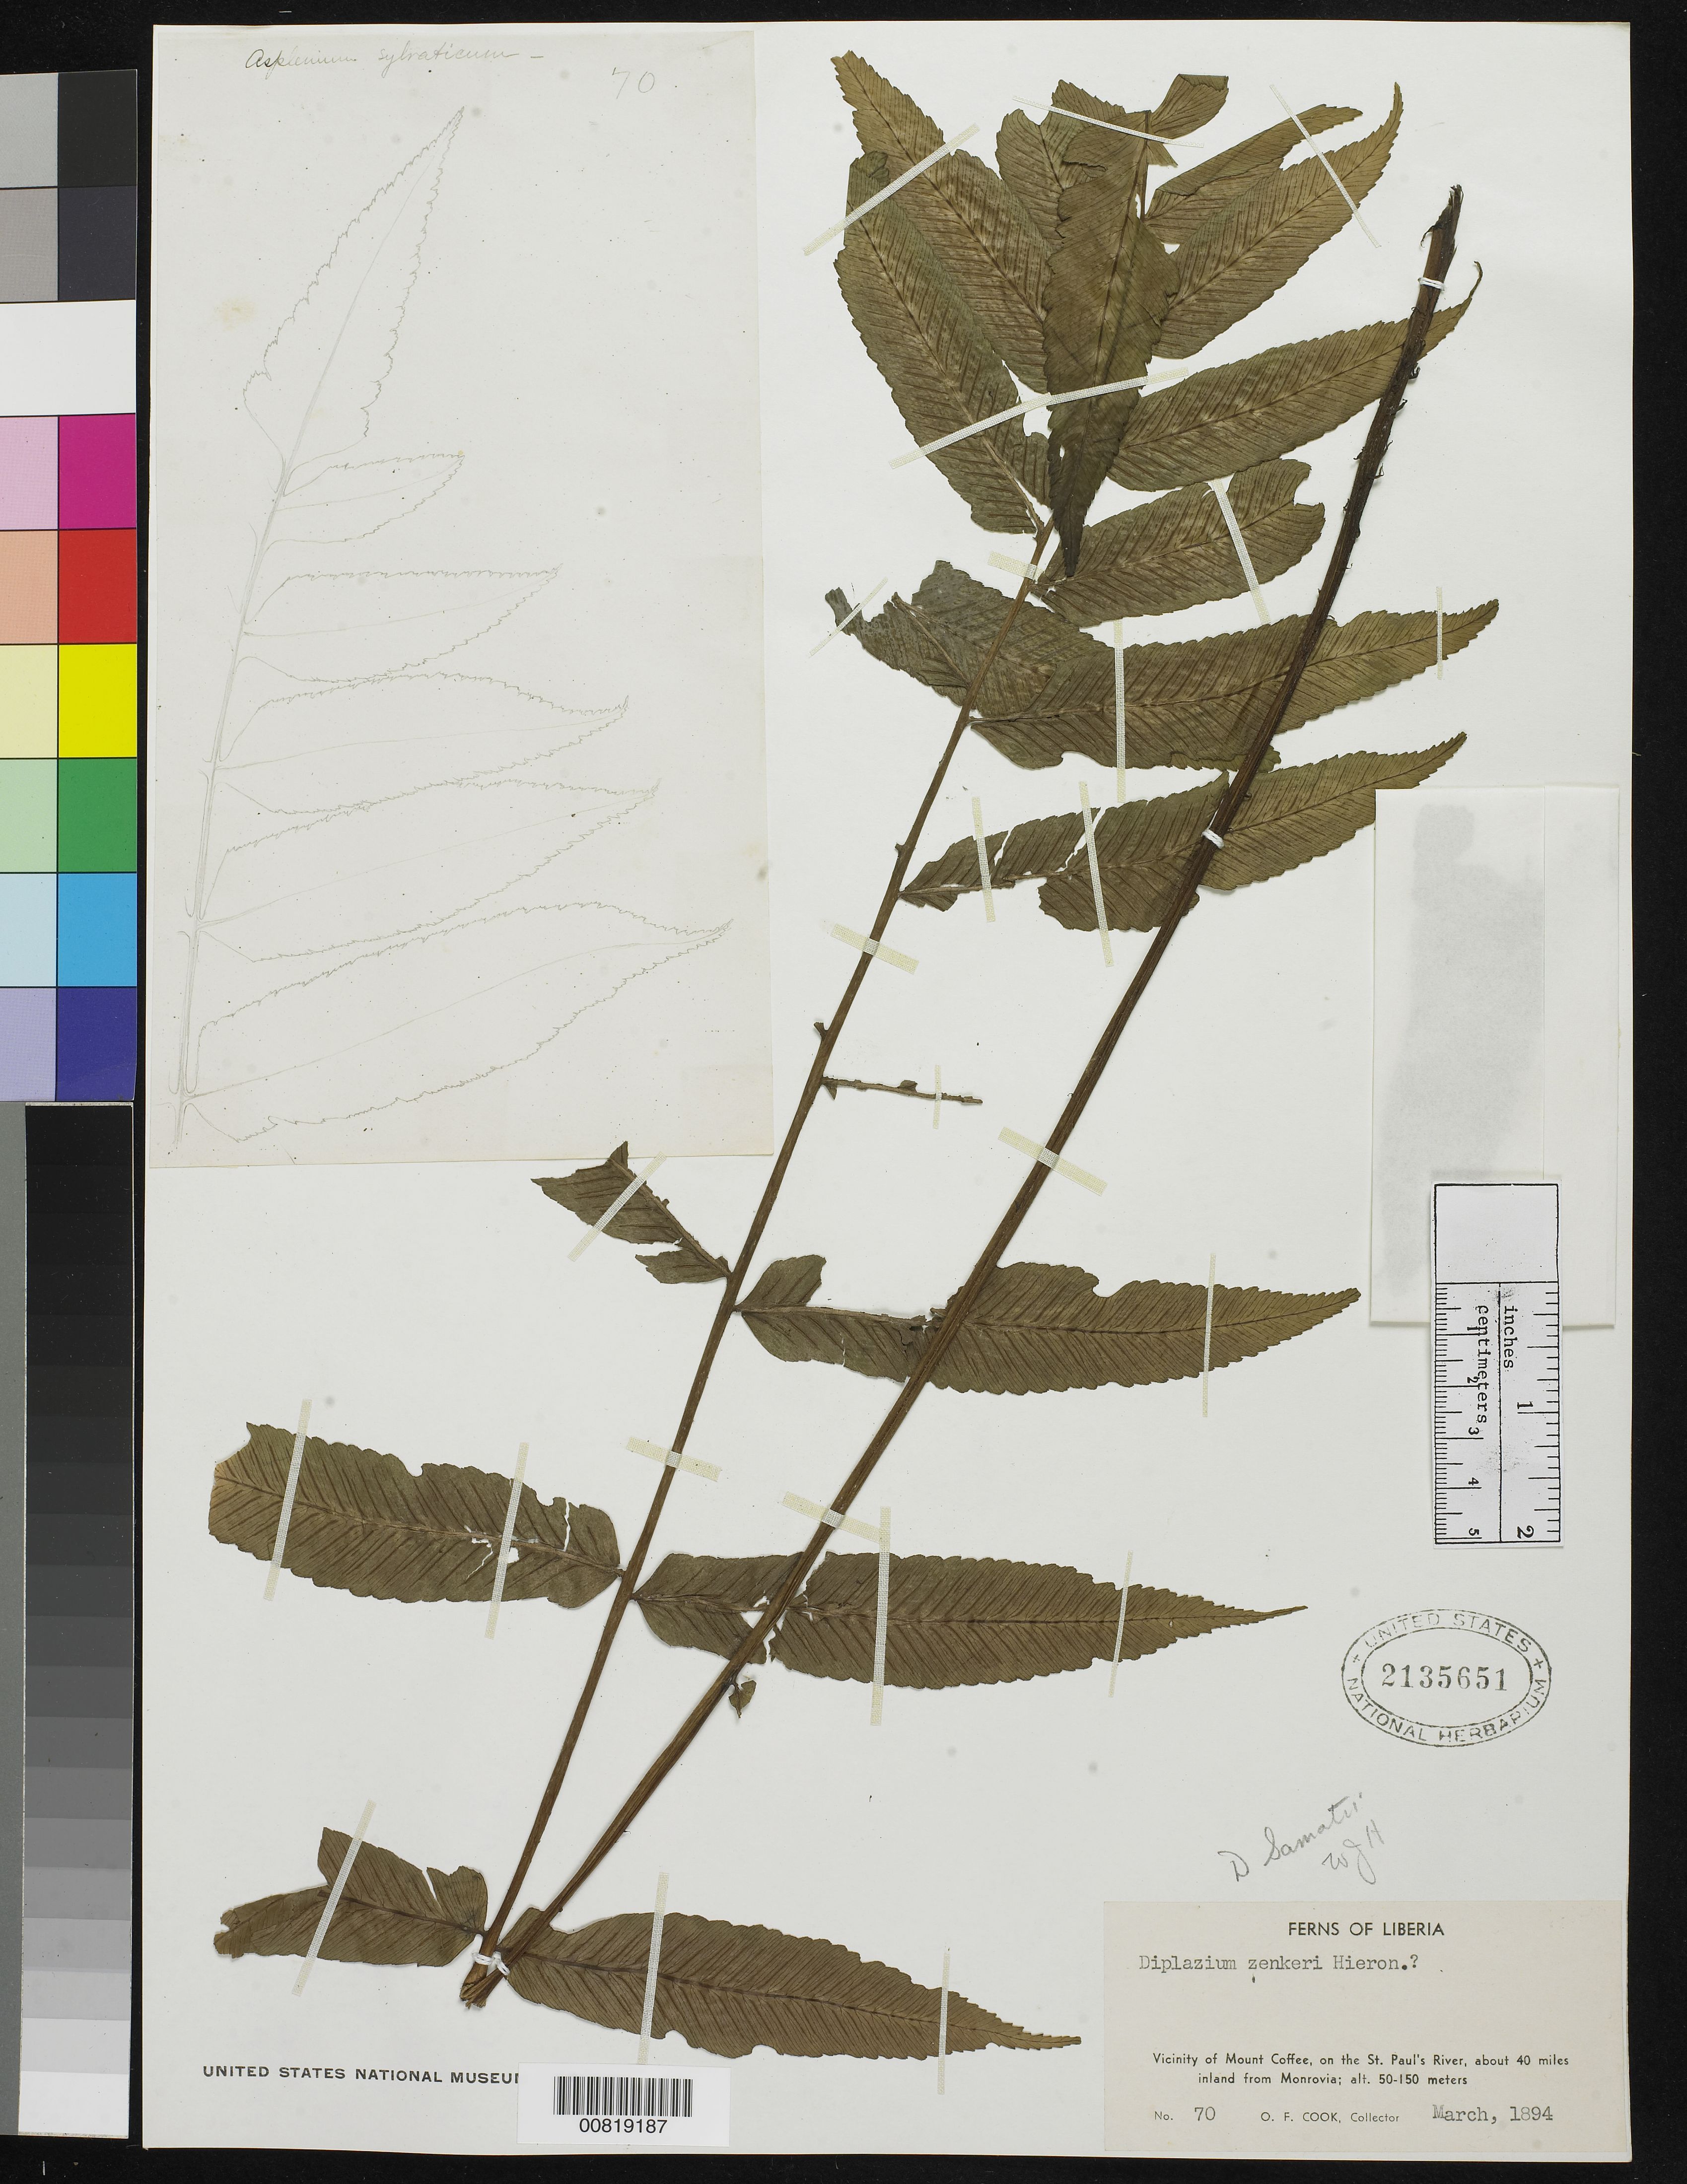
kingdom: Plantae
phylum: Tracheophyta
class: Polypodiopsida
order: Polypodiales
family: Athyriaceae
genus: Diplazium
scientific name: Diplazium sammatii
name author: (Kuhn) C. Chr.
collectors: O. F. Cook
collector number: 70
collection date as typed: Mar 1894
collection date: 1894-03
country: Liberia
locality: Vicinity of Mount Coffee, on the St. Paul's River, about 40 miles inland from Monrovia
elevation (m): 50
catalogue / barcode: US 2135651